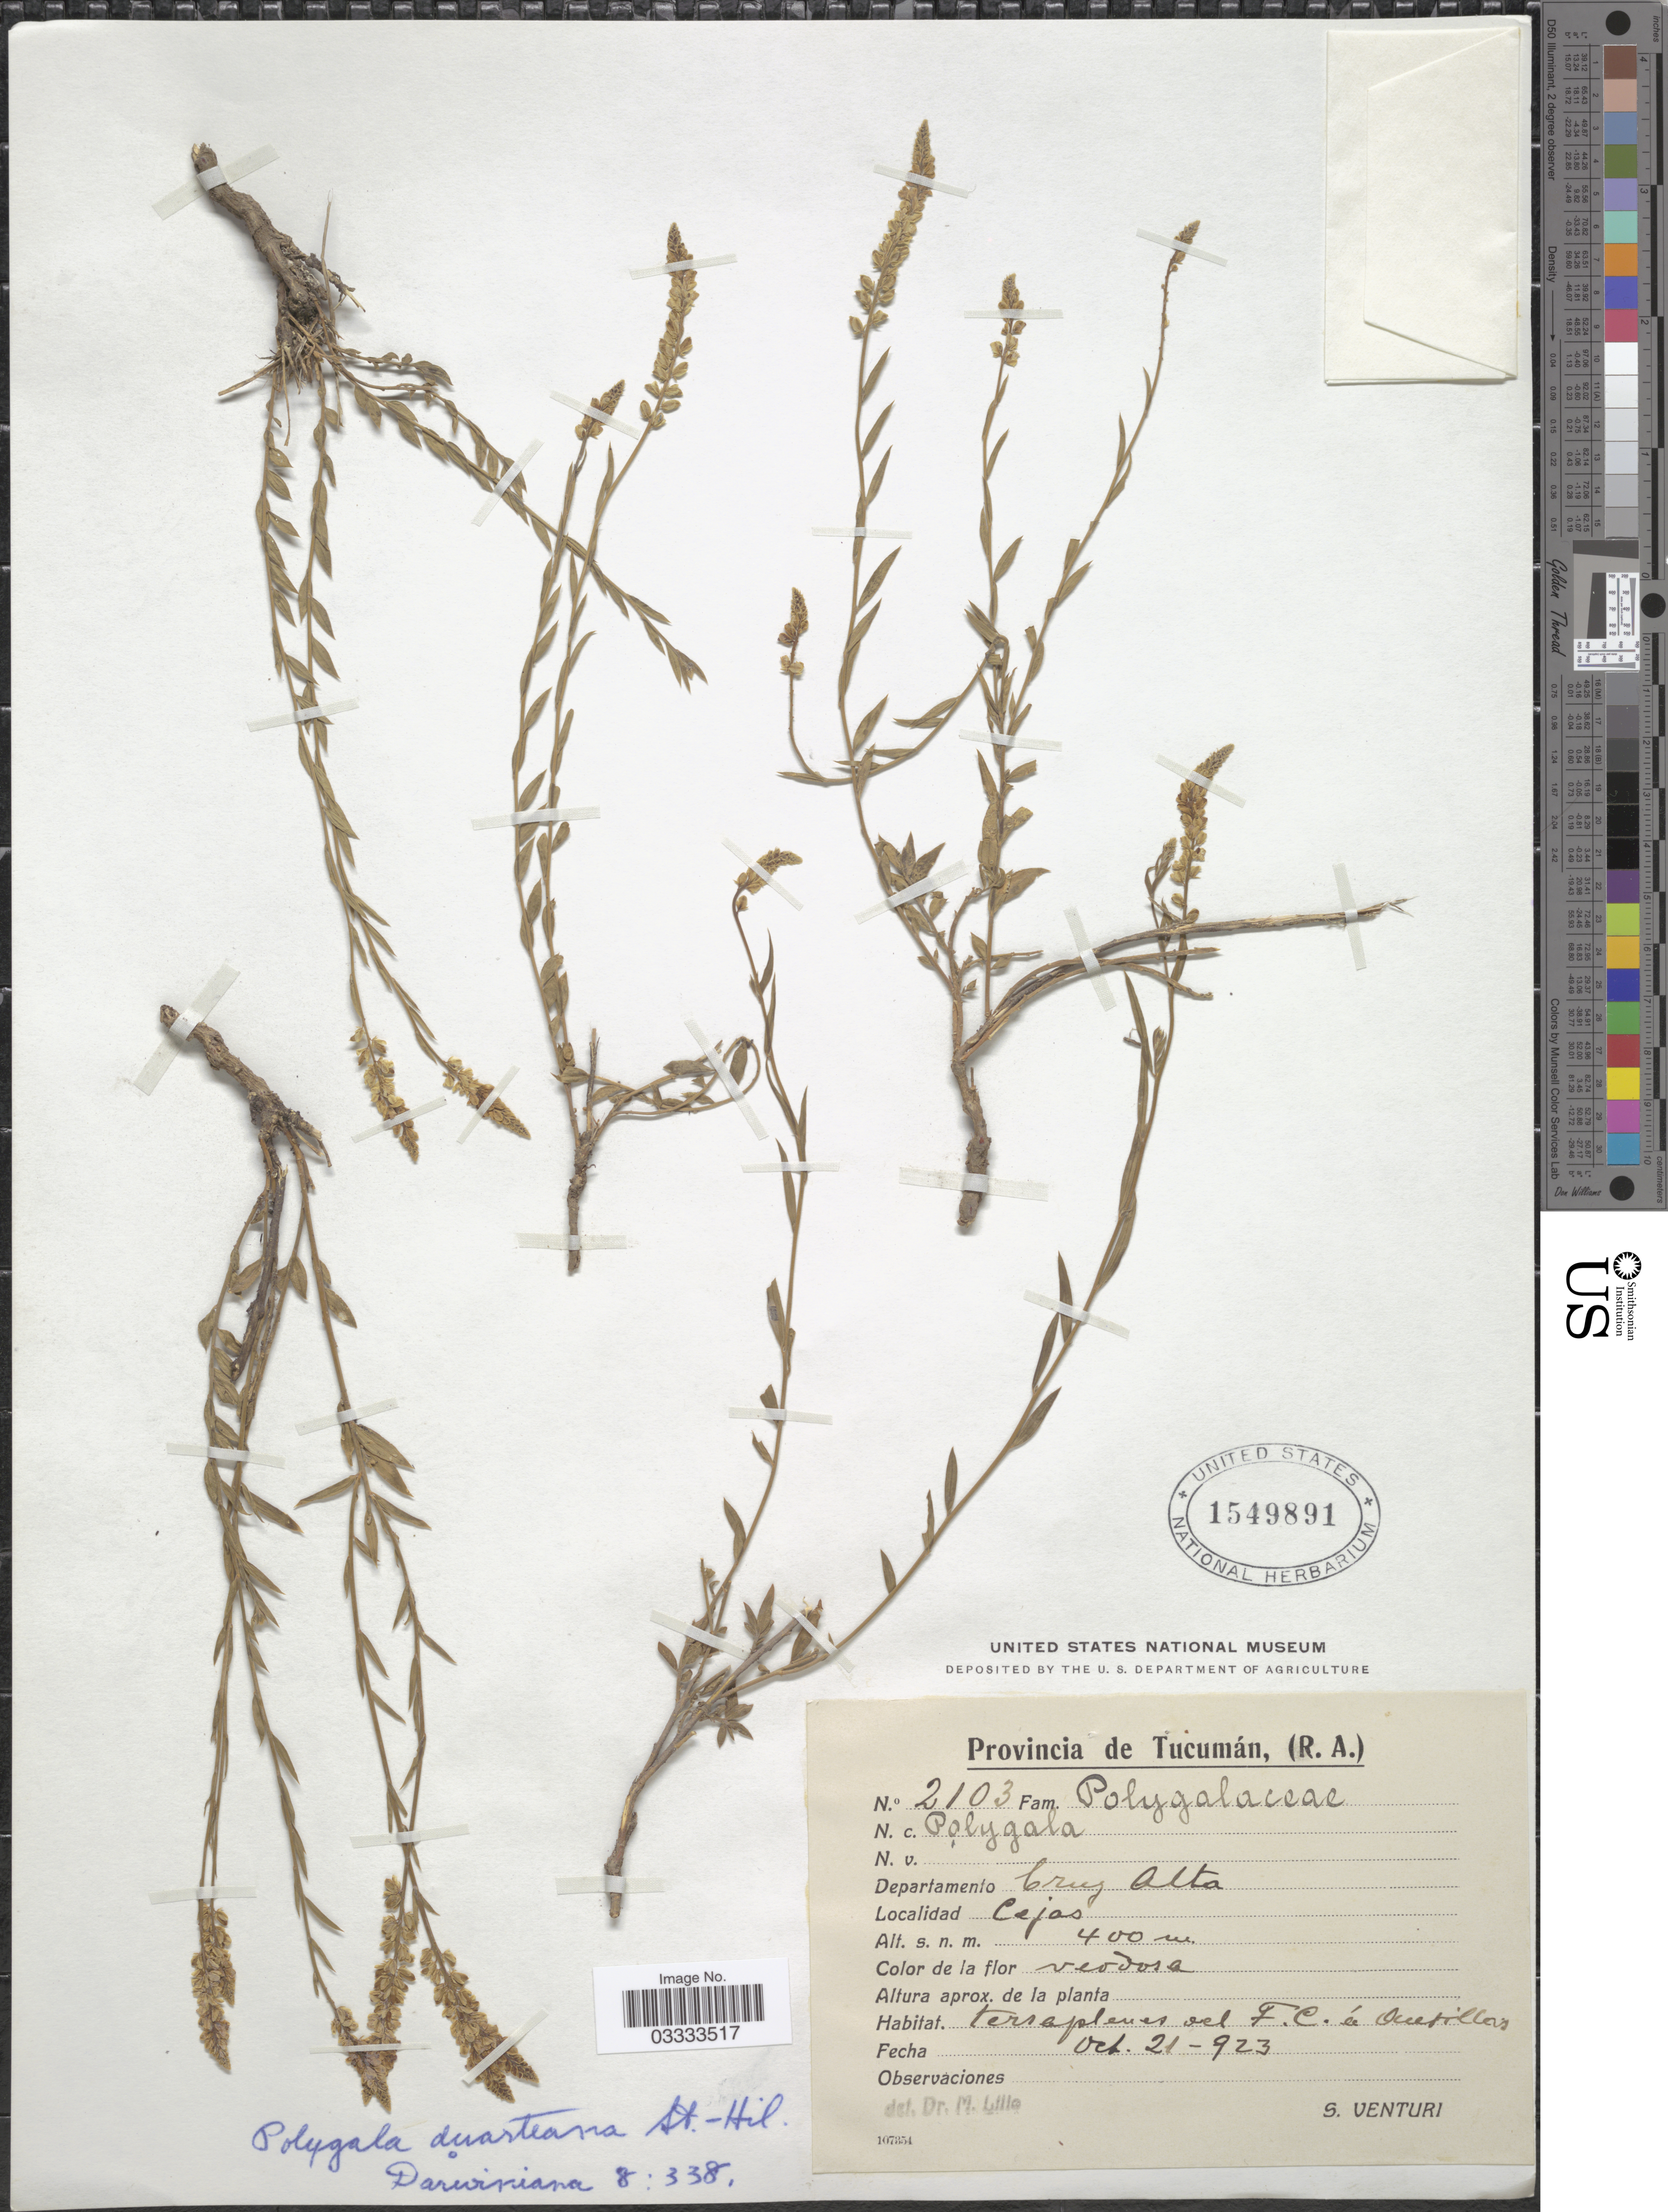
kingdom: Plantae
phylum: Tracheophyta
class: Magnoliopsida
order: Fabales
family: Polygalaceae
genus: Polygala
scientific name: Polygala duarteana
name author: A. St.-Hil. & Moq.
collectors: S. Venturi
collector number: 2103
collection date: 1923-10-21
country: Argentina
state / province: Tucuman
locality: Departamento Cruz Alta. Cejas.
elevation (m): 4000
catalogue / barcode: US 1549891